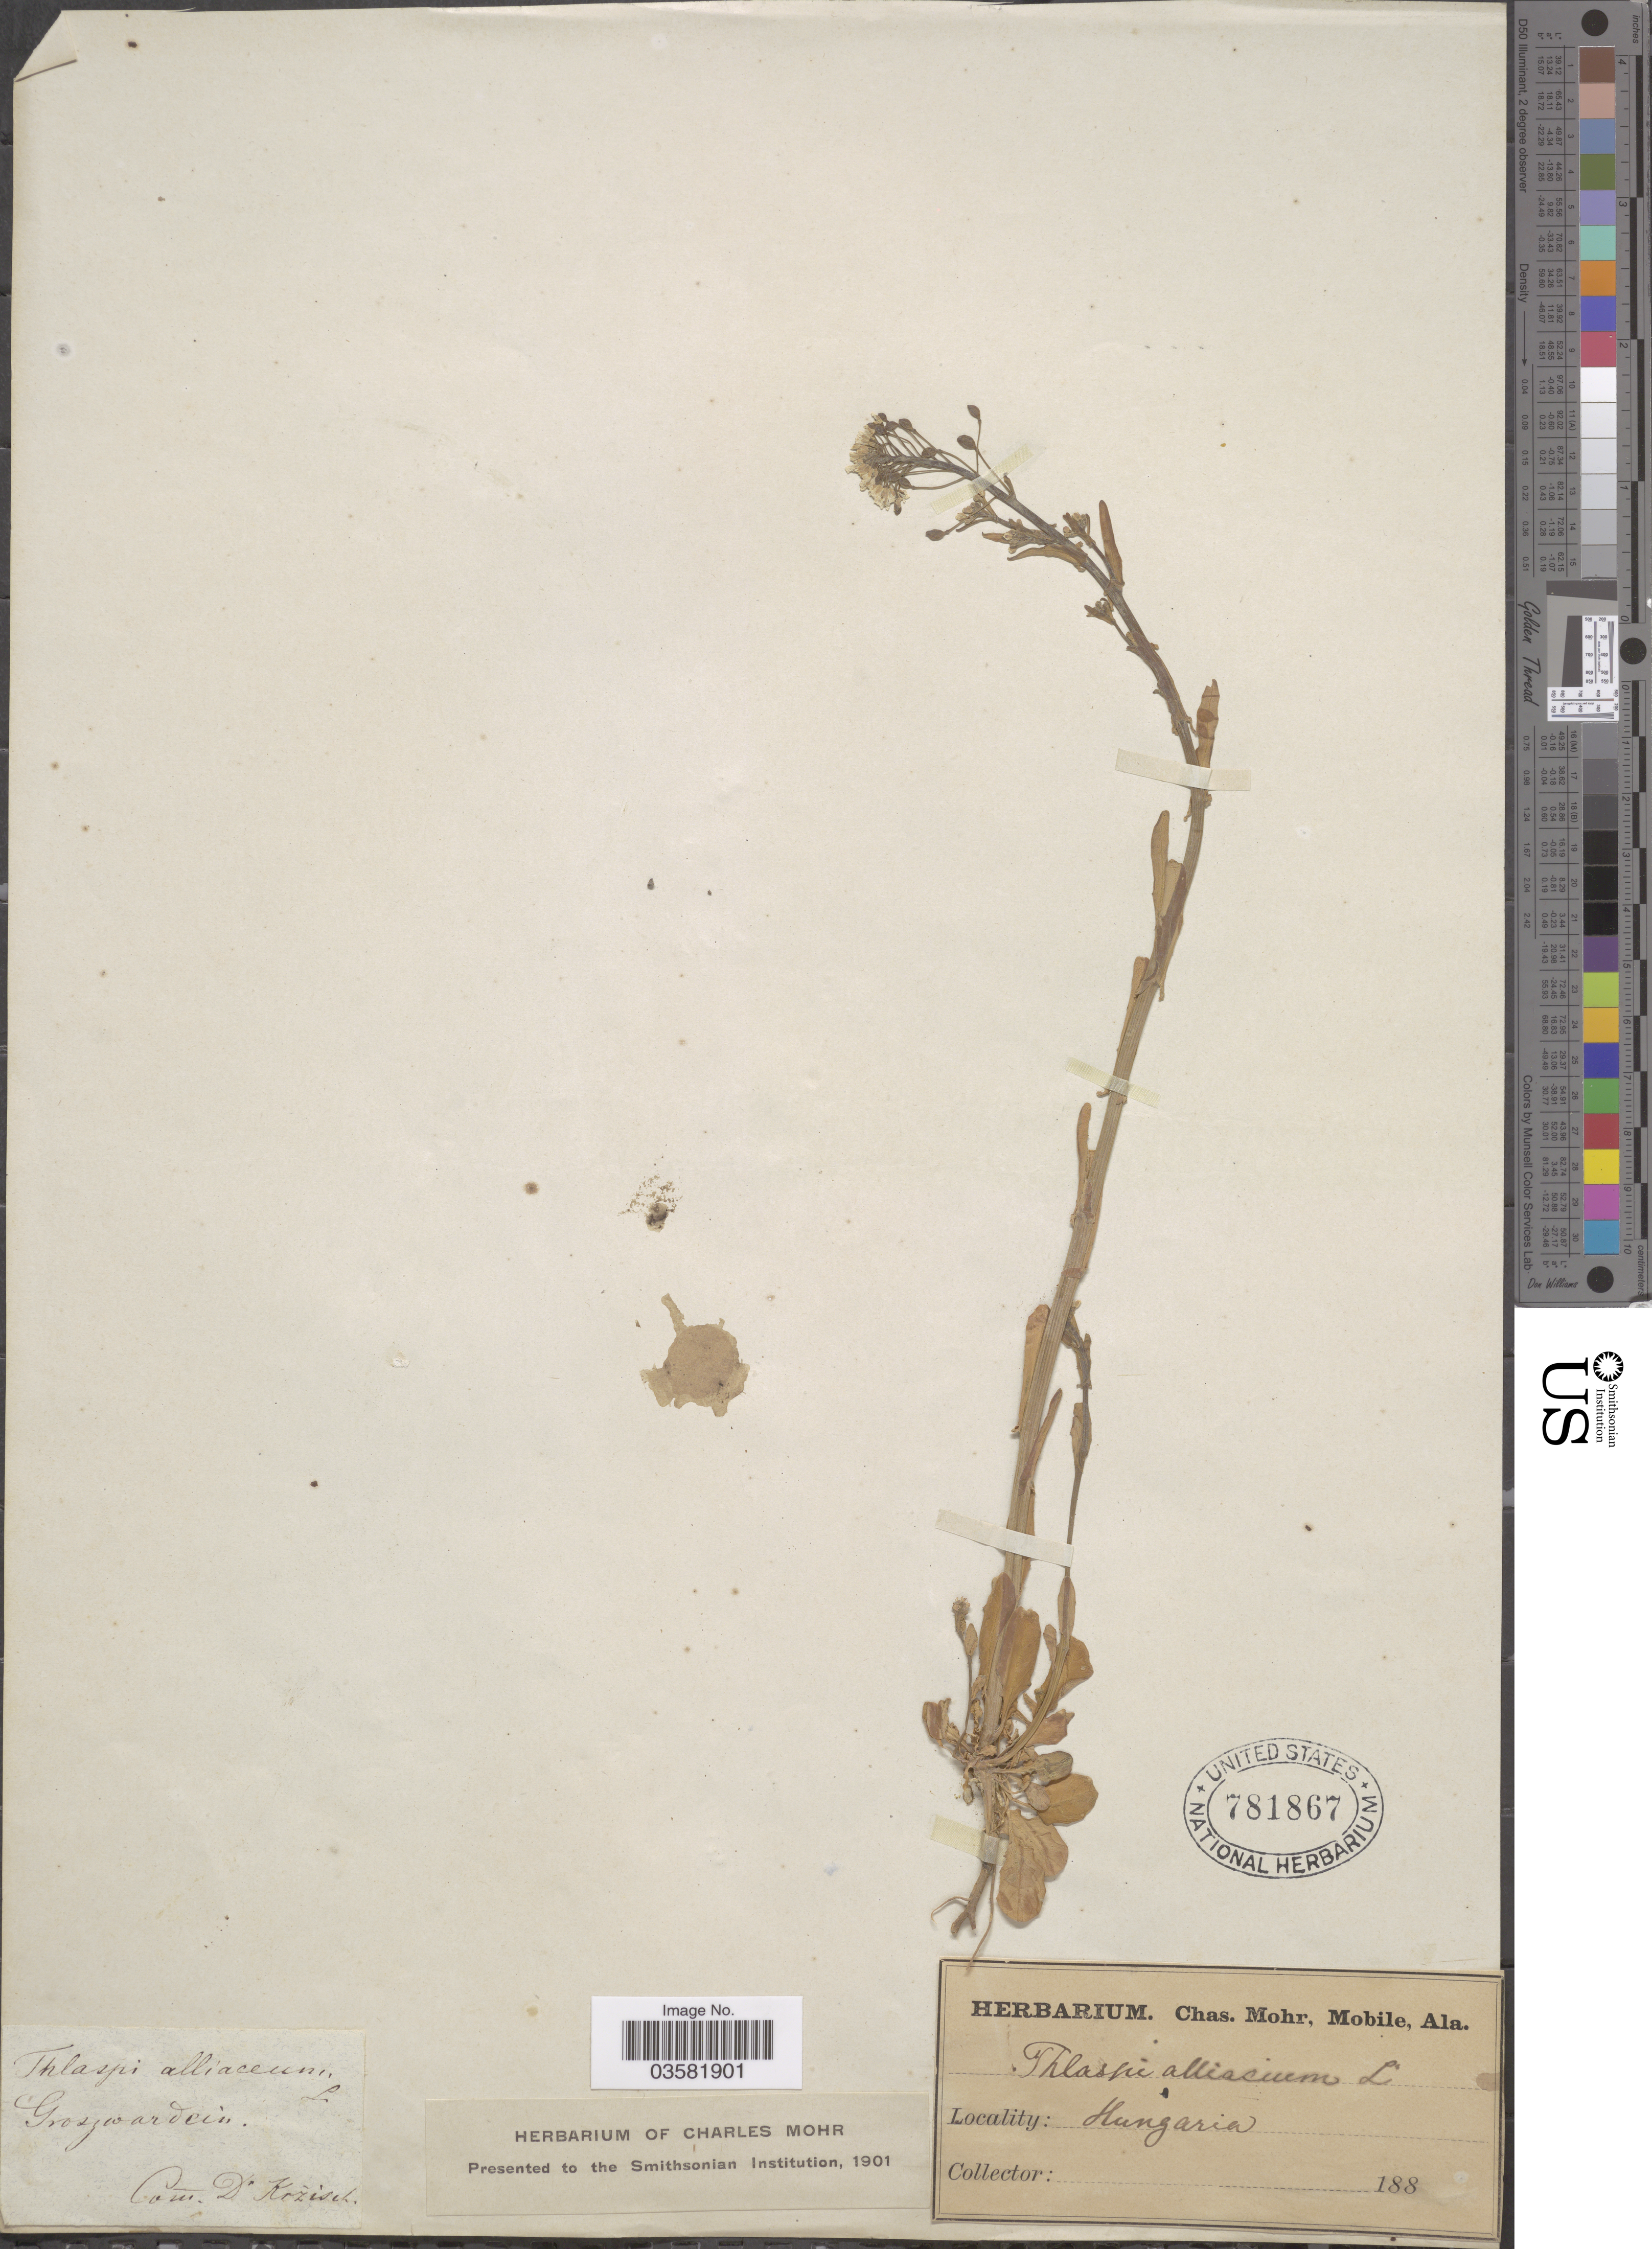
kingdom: Plantae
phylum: Tracheophyta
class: Magnoliopsida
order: Brassicales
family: Brassicaceae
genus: Thlaspi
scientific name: Thlaspi alliaceum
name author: L.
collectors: ex herb. Charles Mohr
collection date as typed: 188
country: Hungary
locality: Groszwardein.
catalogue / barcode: US 781867